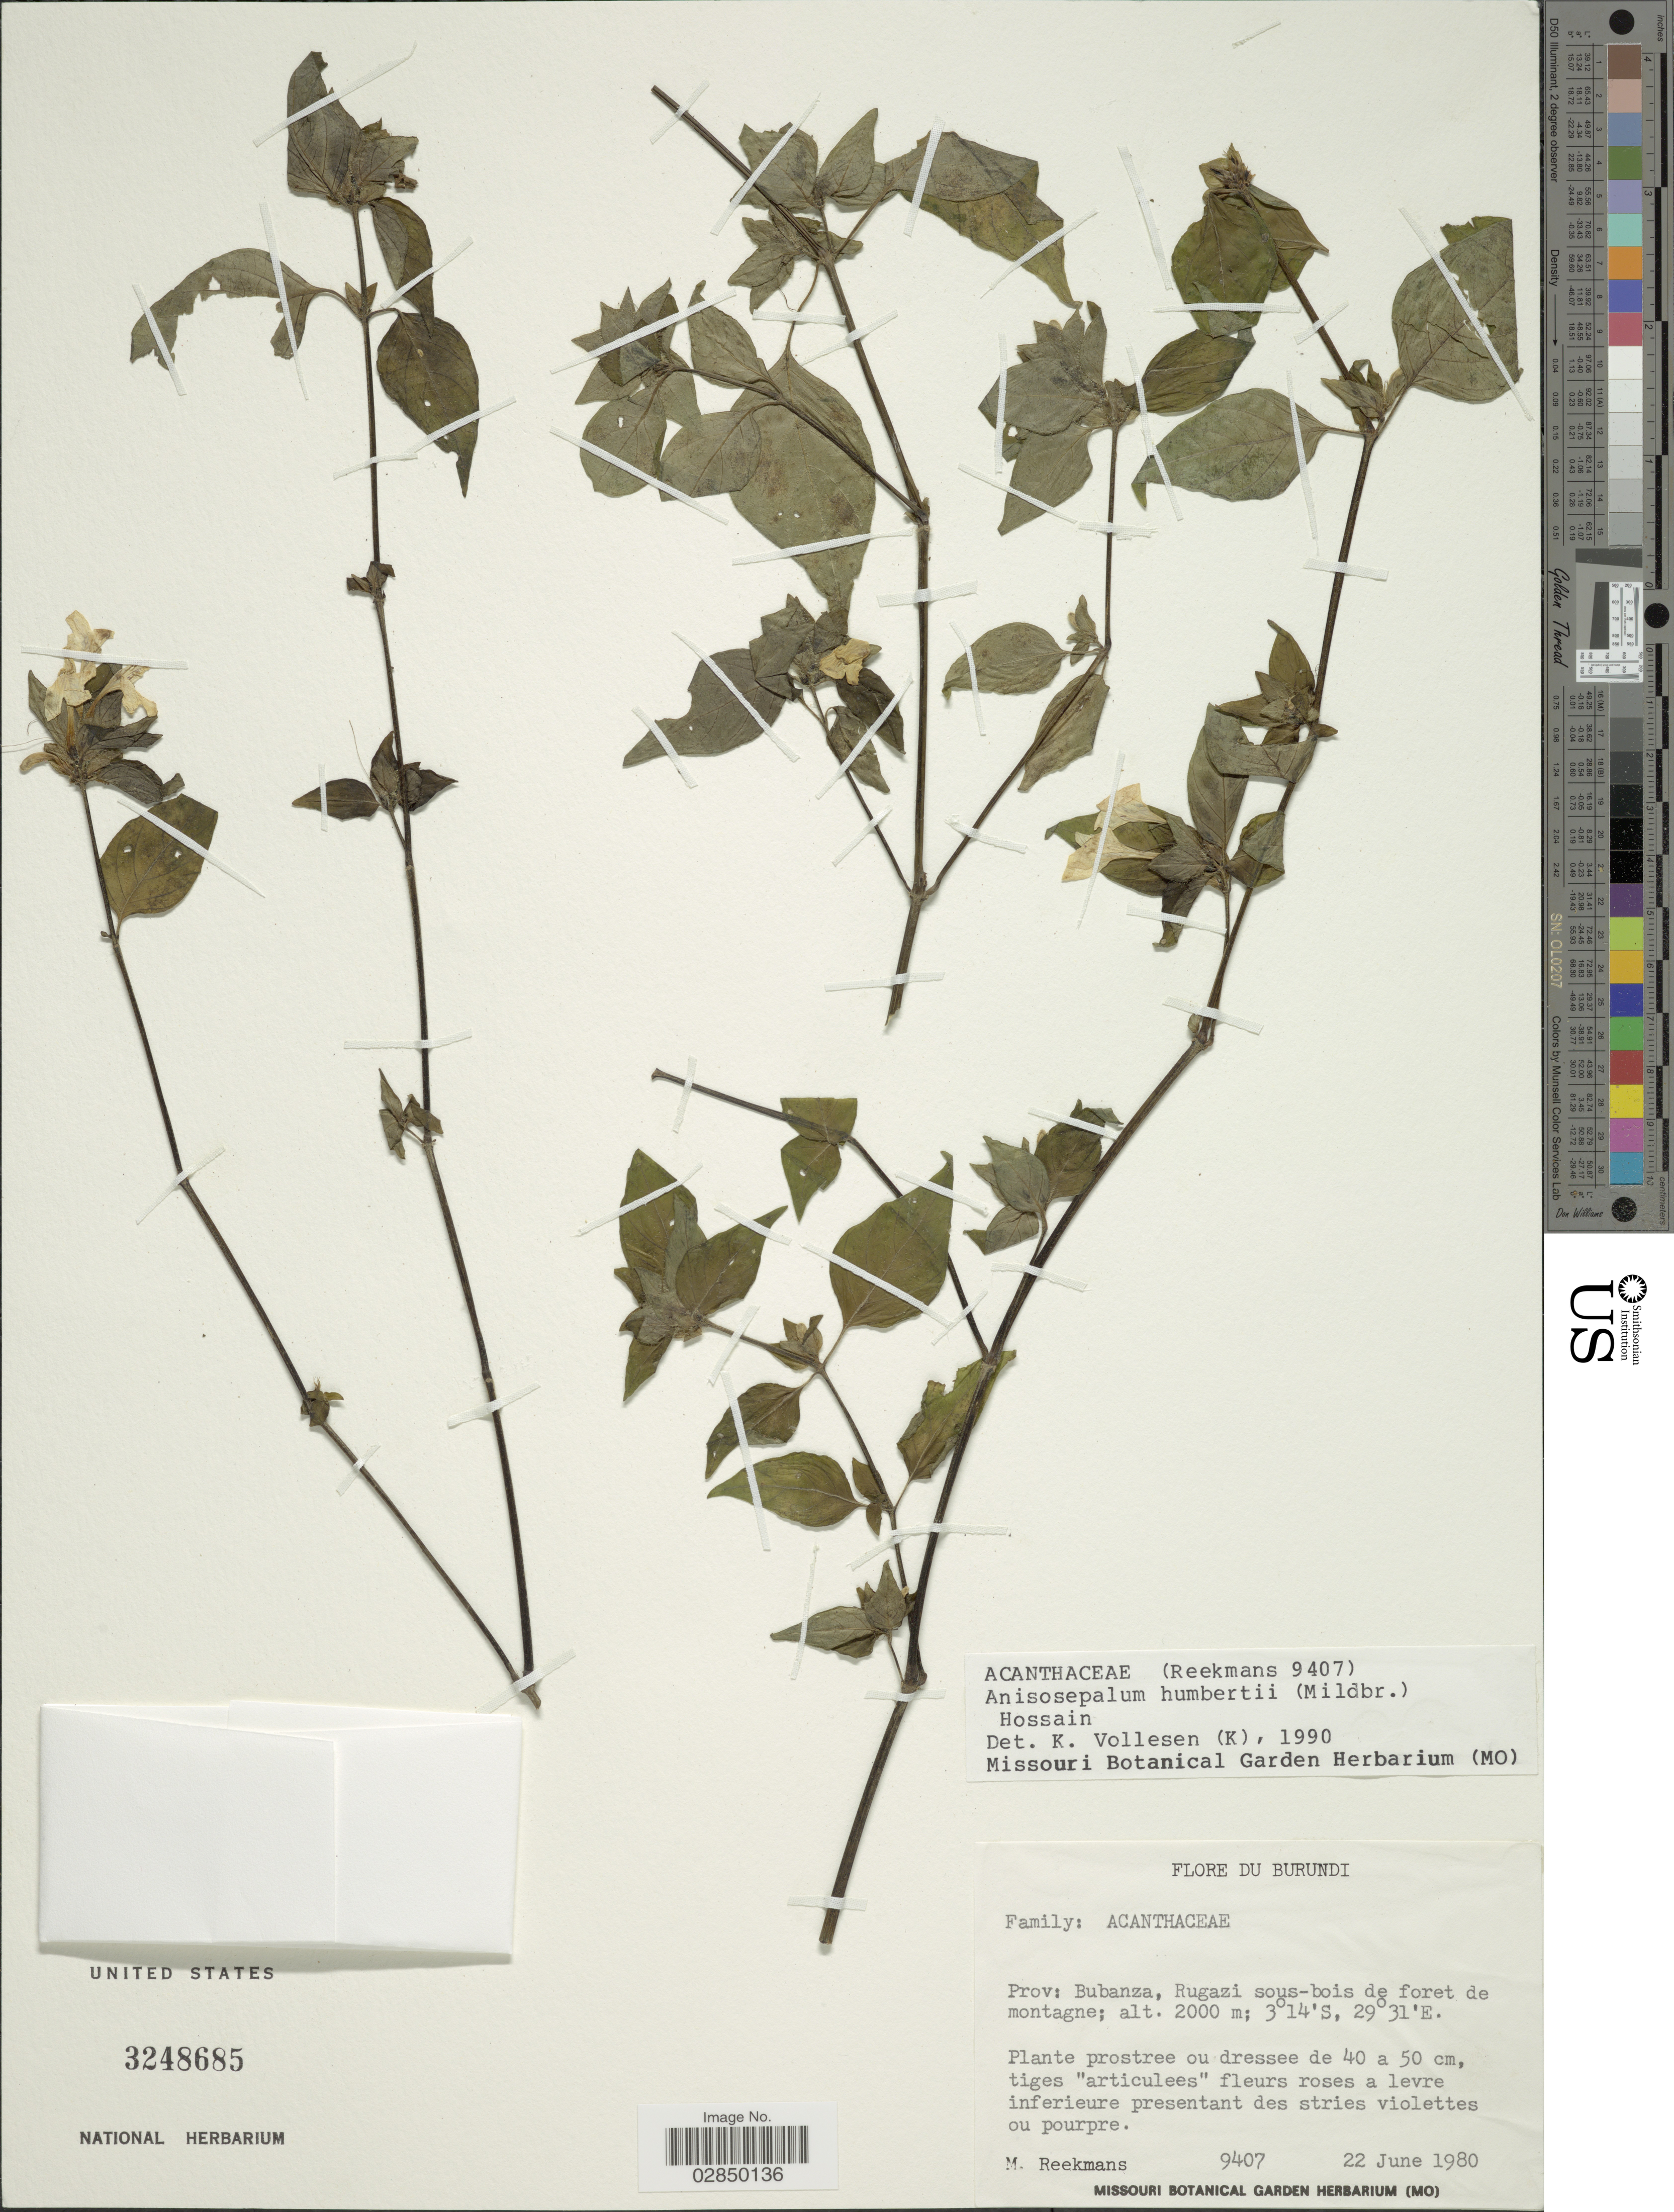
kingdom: Plantae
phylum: Tracheophyta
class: Magnoliopsida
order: Lamiales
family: Acanthaceae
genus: Anisosepalum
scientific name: Anisosepalum humbertii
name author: (Mildbr.) E. Hossain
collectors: M. Reekmans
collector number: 9407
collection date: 1980-06-22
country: Burundi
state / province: Bubanza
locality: Rugazi sous-bois de foret de montagne.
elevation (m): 2000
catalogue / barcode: US 3248685